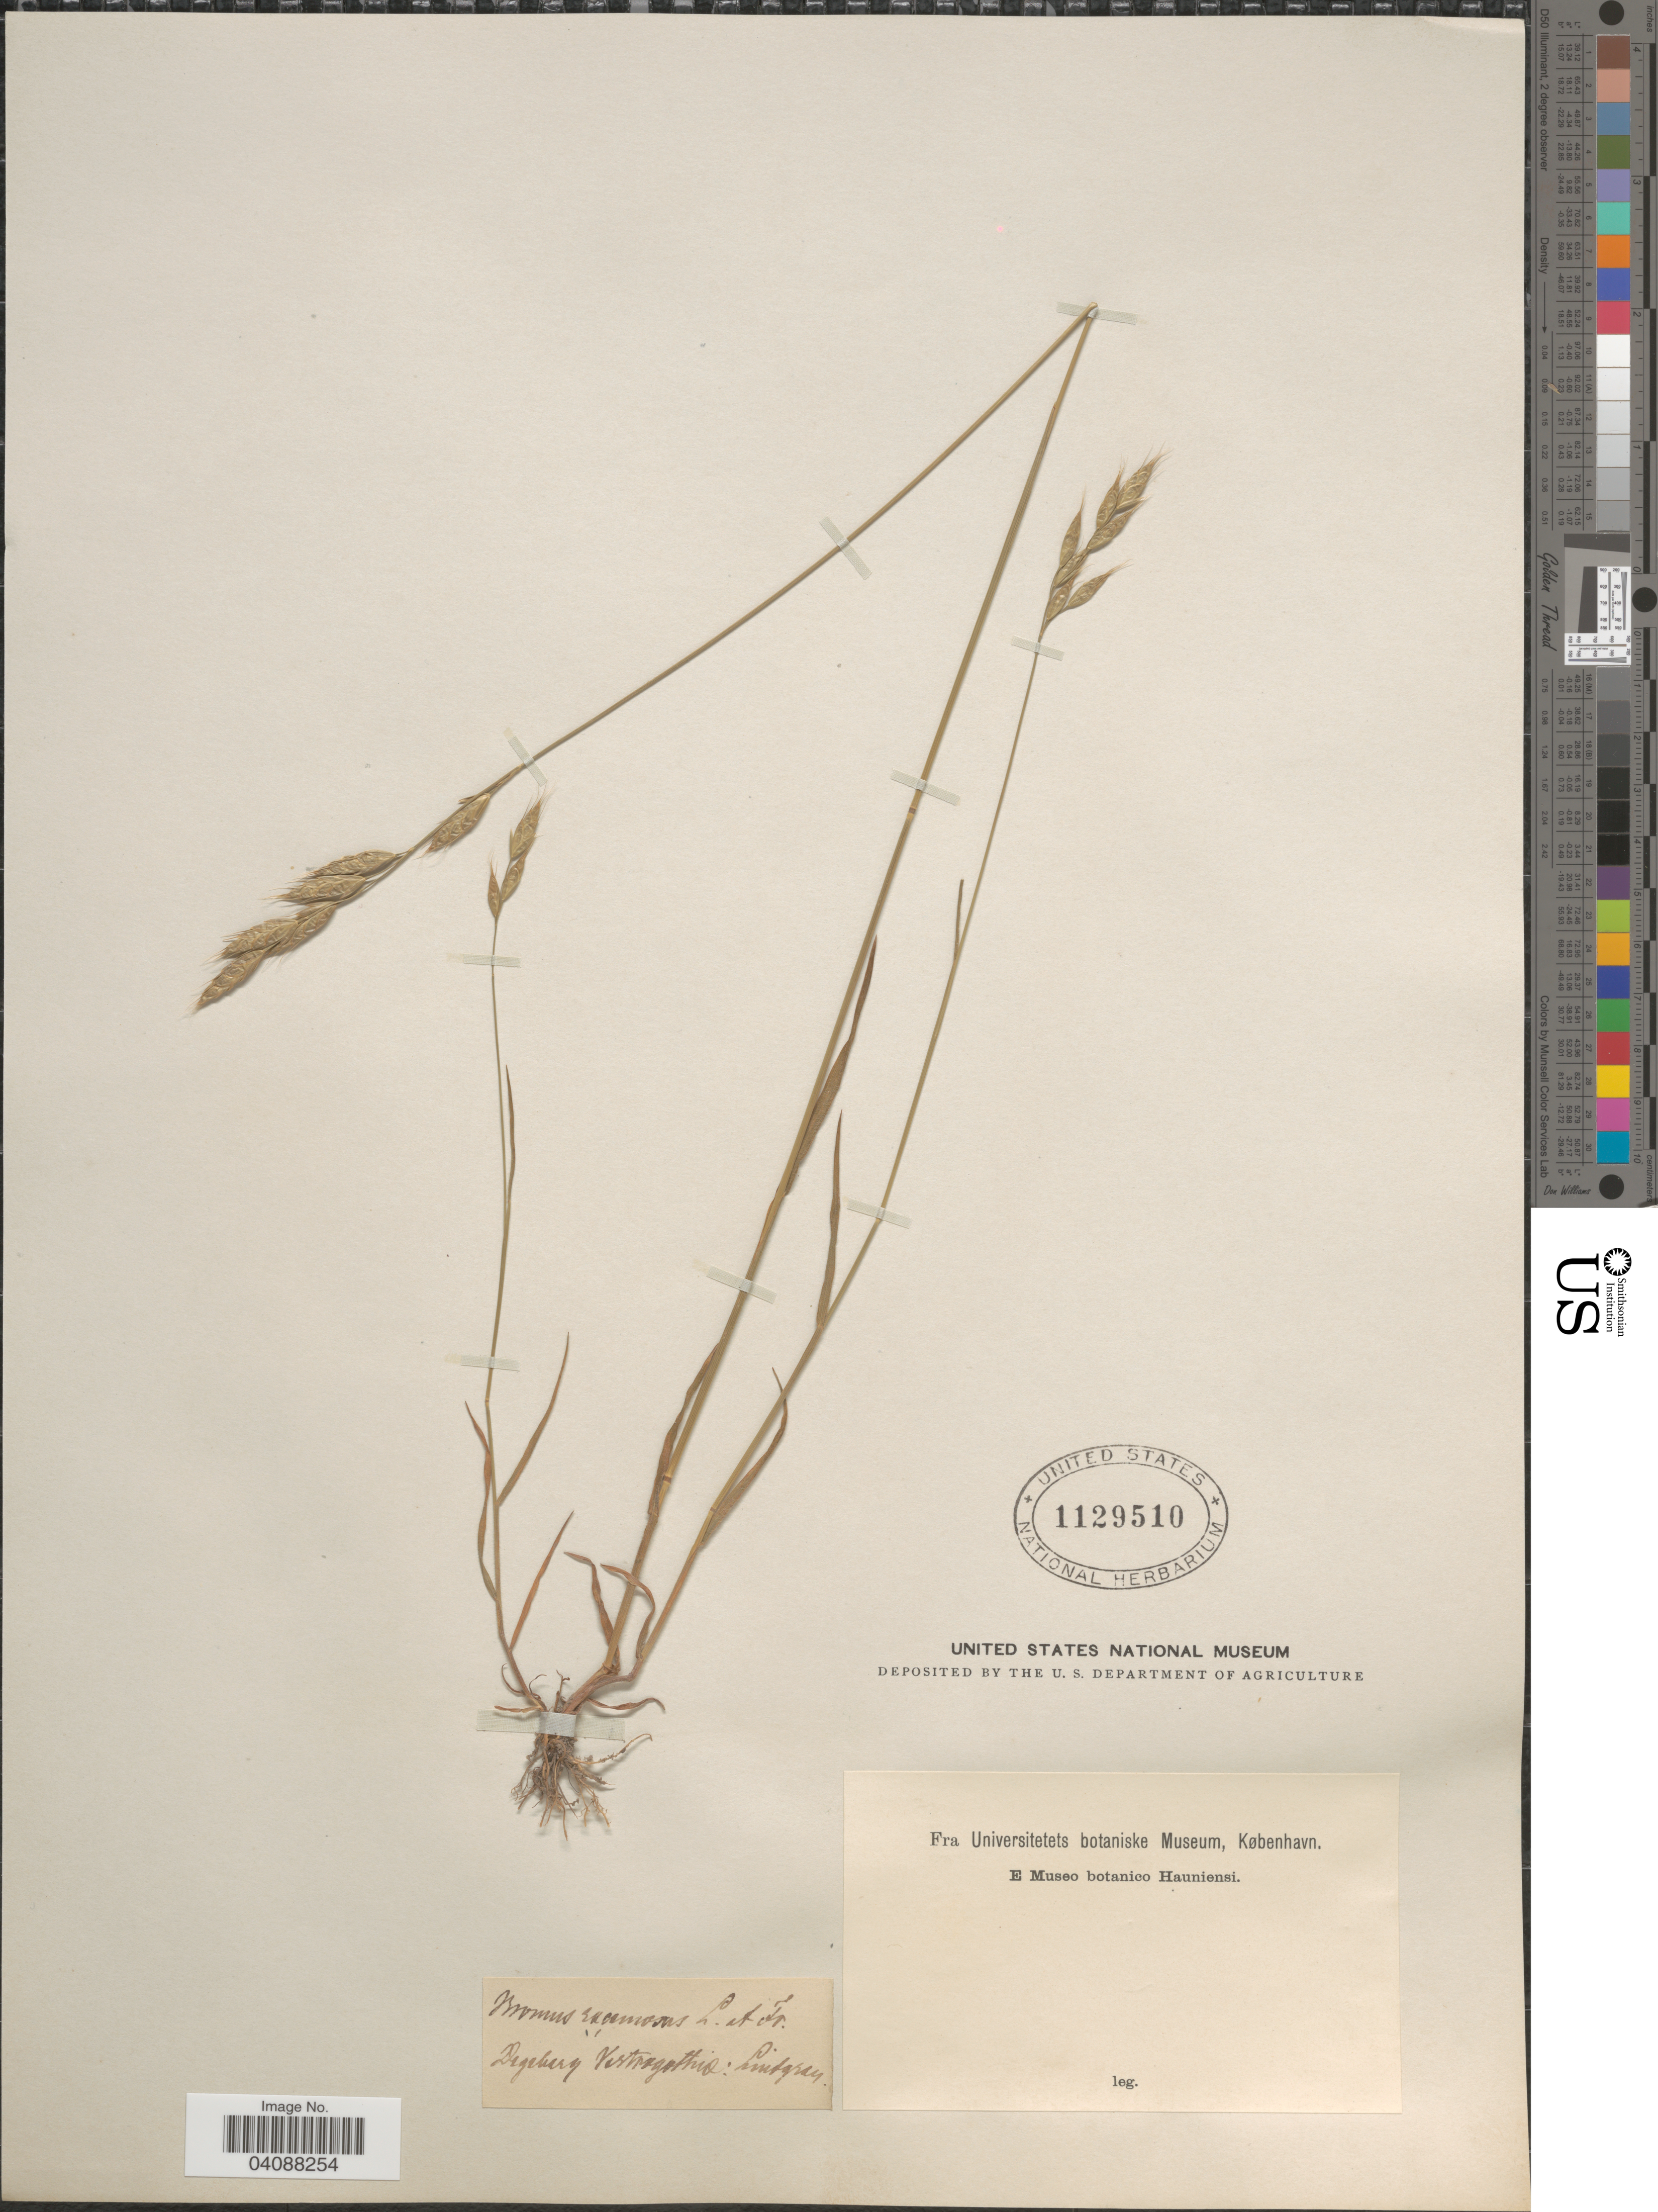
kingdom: Plantae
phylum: Tracheophyta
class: Liliopsida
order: Poales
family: Poaceae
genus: Bromus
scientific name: Bromus racemosus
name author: L.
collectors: Lindgren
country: Sweden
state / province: Västra Götaland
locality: Degeberg Vastragothia.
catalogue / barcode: US 1129510